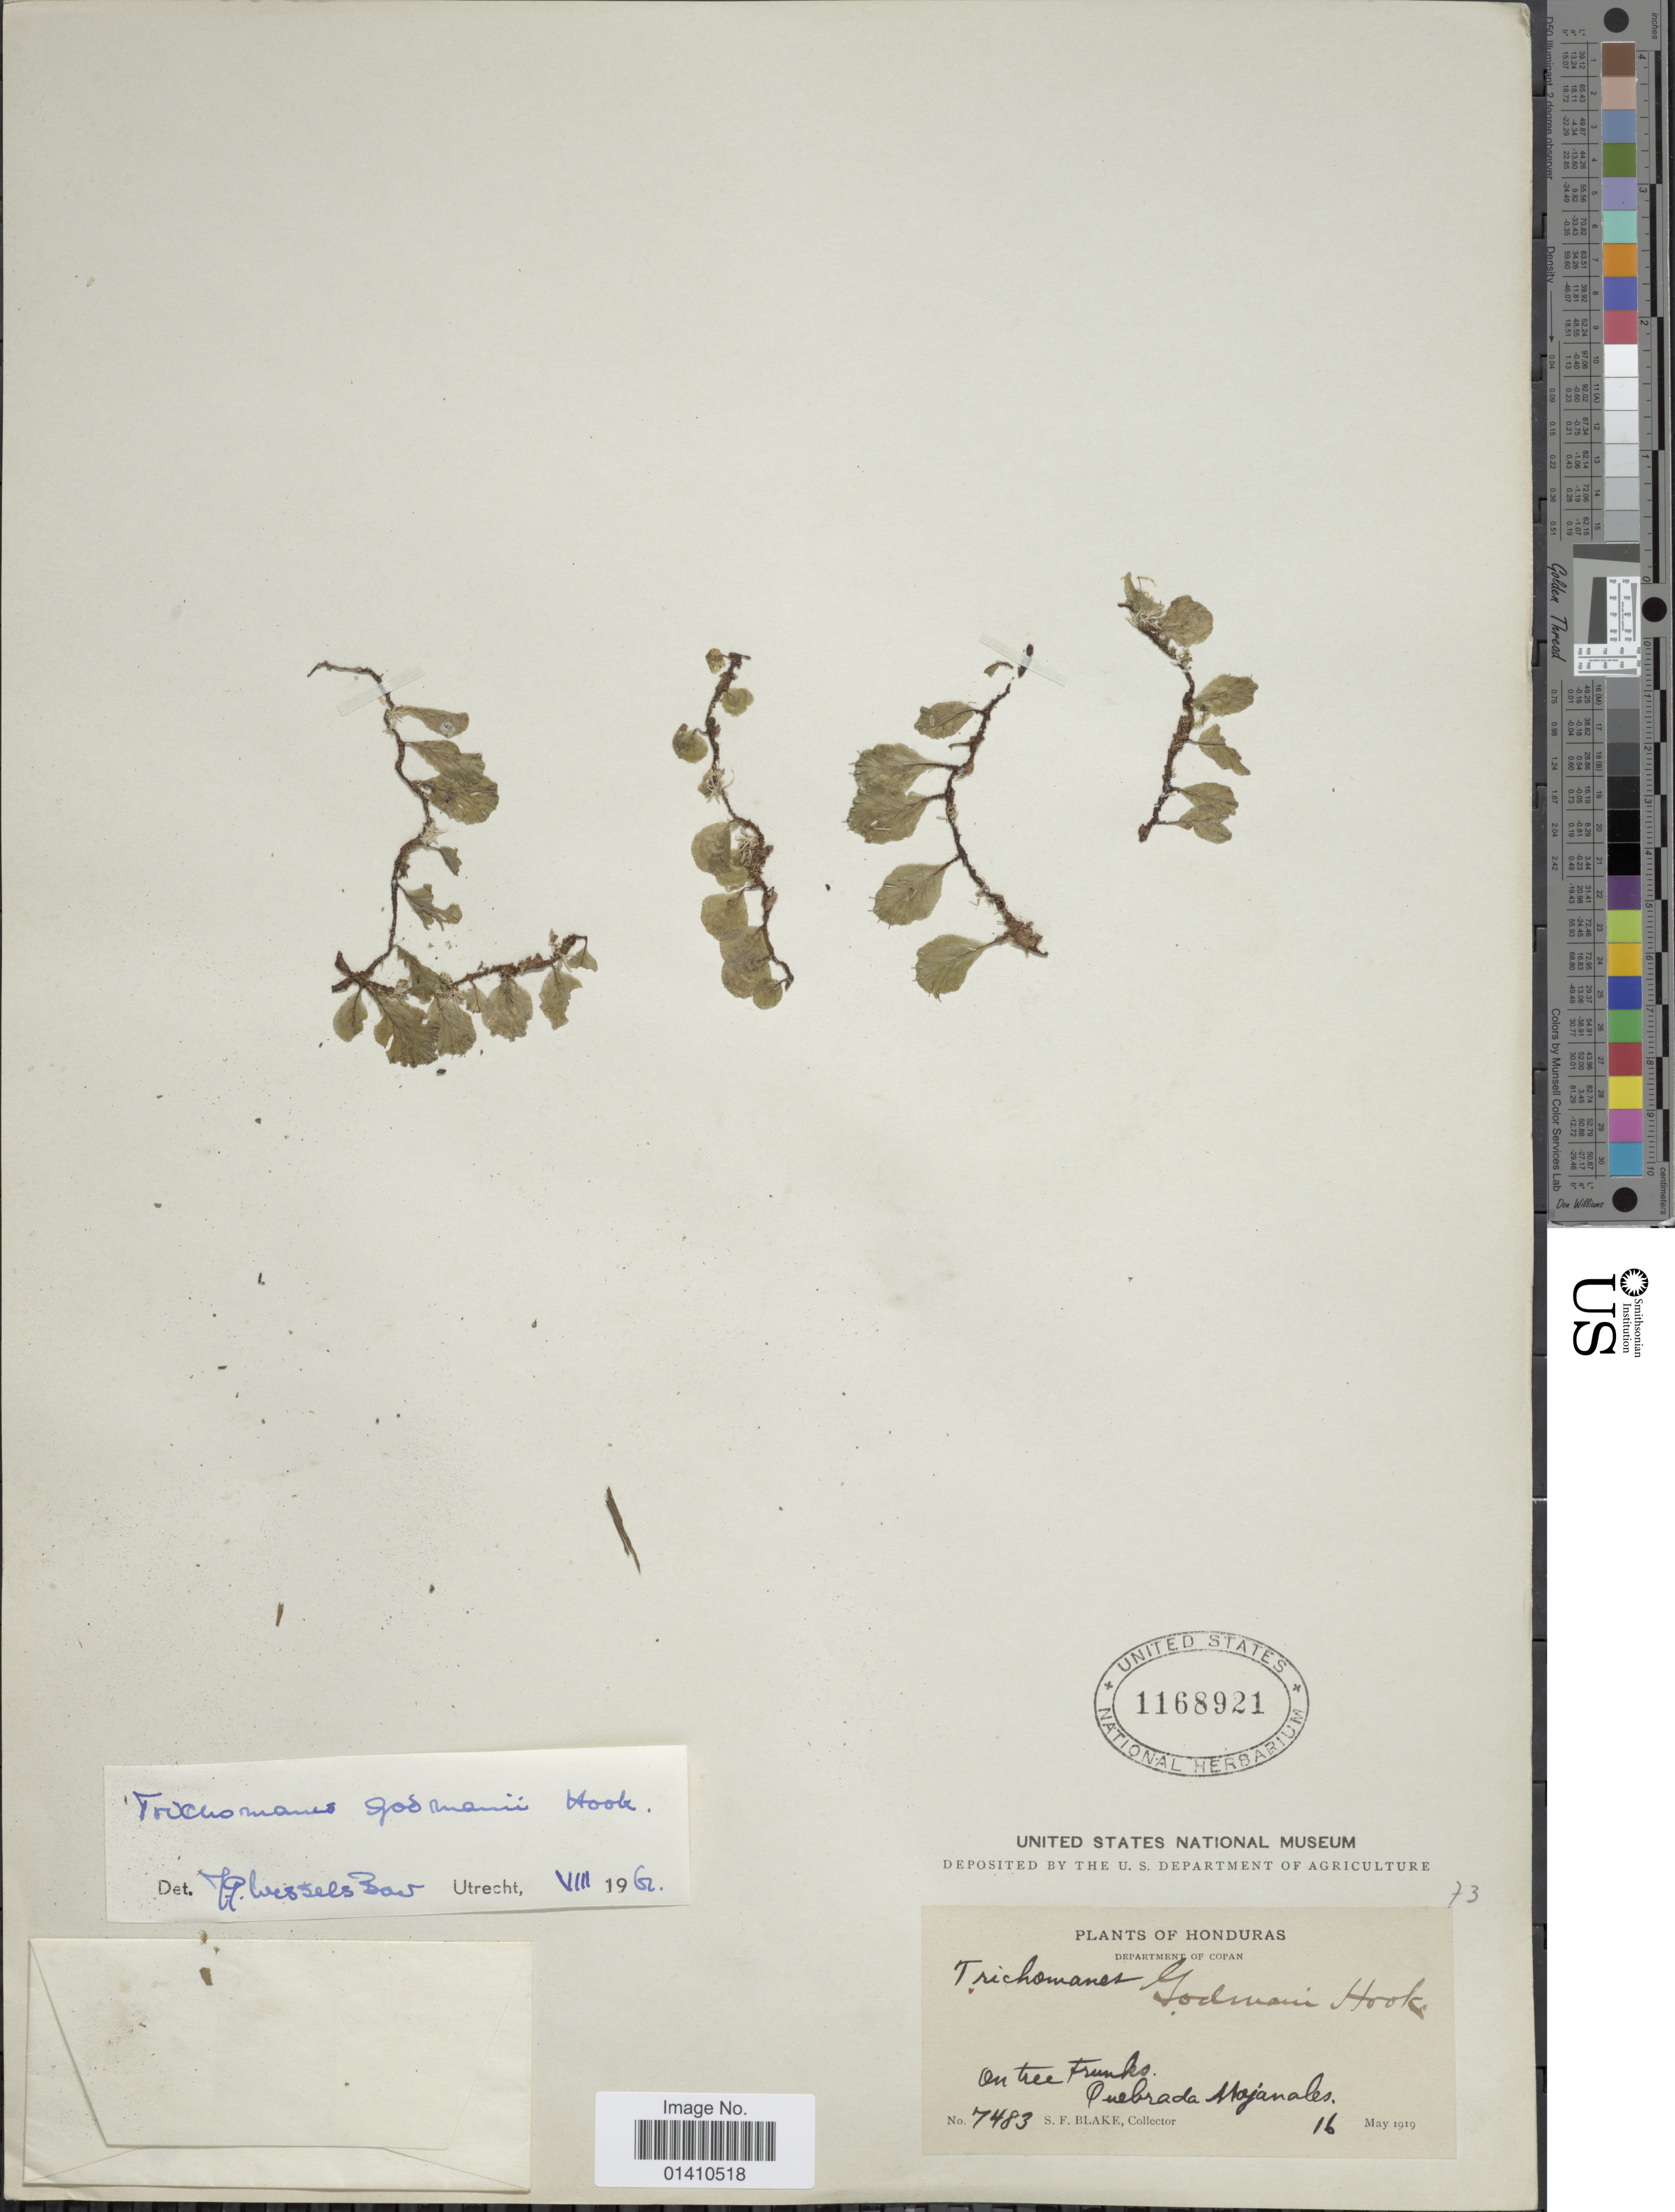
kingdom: Plantae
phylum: Tracheophyta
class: Polypodiopsida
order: Hymenophyllales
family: Hymenophyllaceae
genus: Didymoglossum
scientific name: Didymoglossum godmanii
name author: (Hook. ex Baker) Ebihara & Dubuisson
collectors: S. Blake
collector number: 7483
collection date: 1919-05-16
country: Honduras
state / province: Copán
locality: On tree trumbs, Quebrada Mojanales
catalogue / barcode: US 1168921